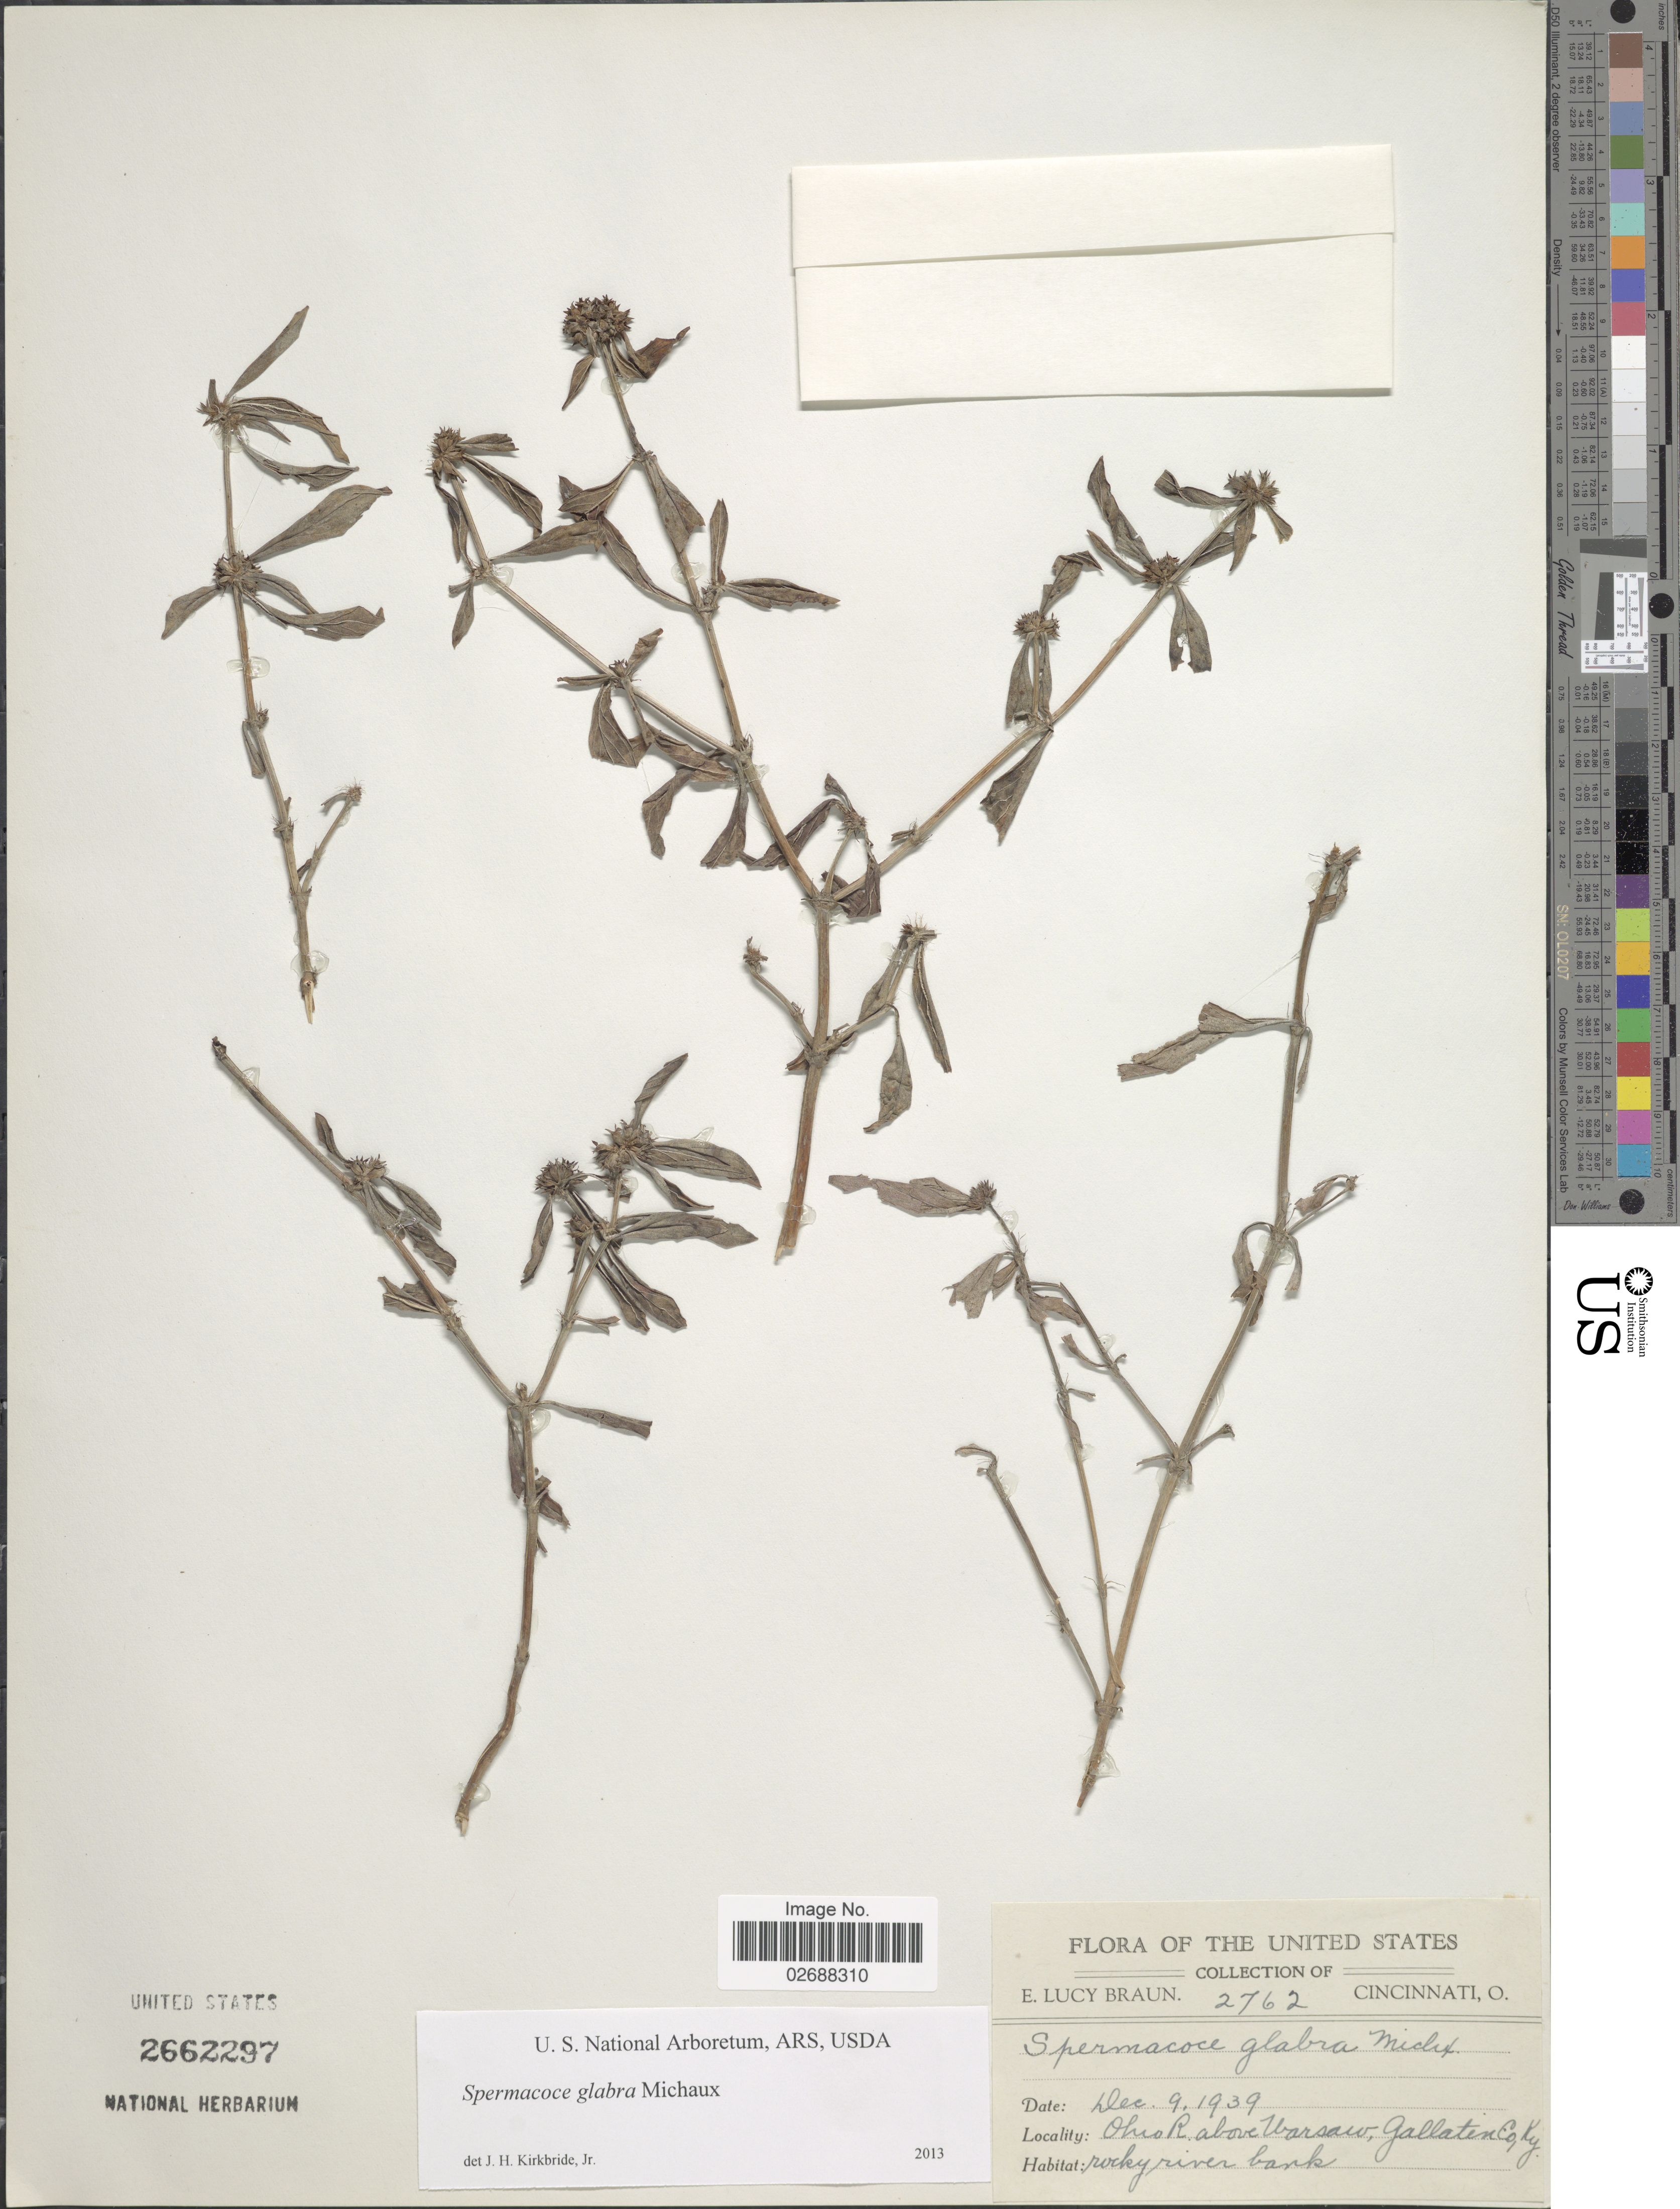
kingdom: Plantae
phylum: Tracheophyta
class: Magnoliopsida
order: Gentianales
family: Rubiaceae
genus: Spermacoce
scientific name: Spermacoce glabra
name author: Michx.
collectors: E. L. Braun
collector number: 2762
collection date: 1939-12-09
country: United States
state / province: Kentucky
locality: Ohio R. above Warsaw, Gallatin Co.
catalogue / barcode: US 2662297